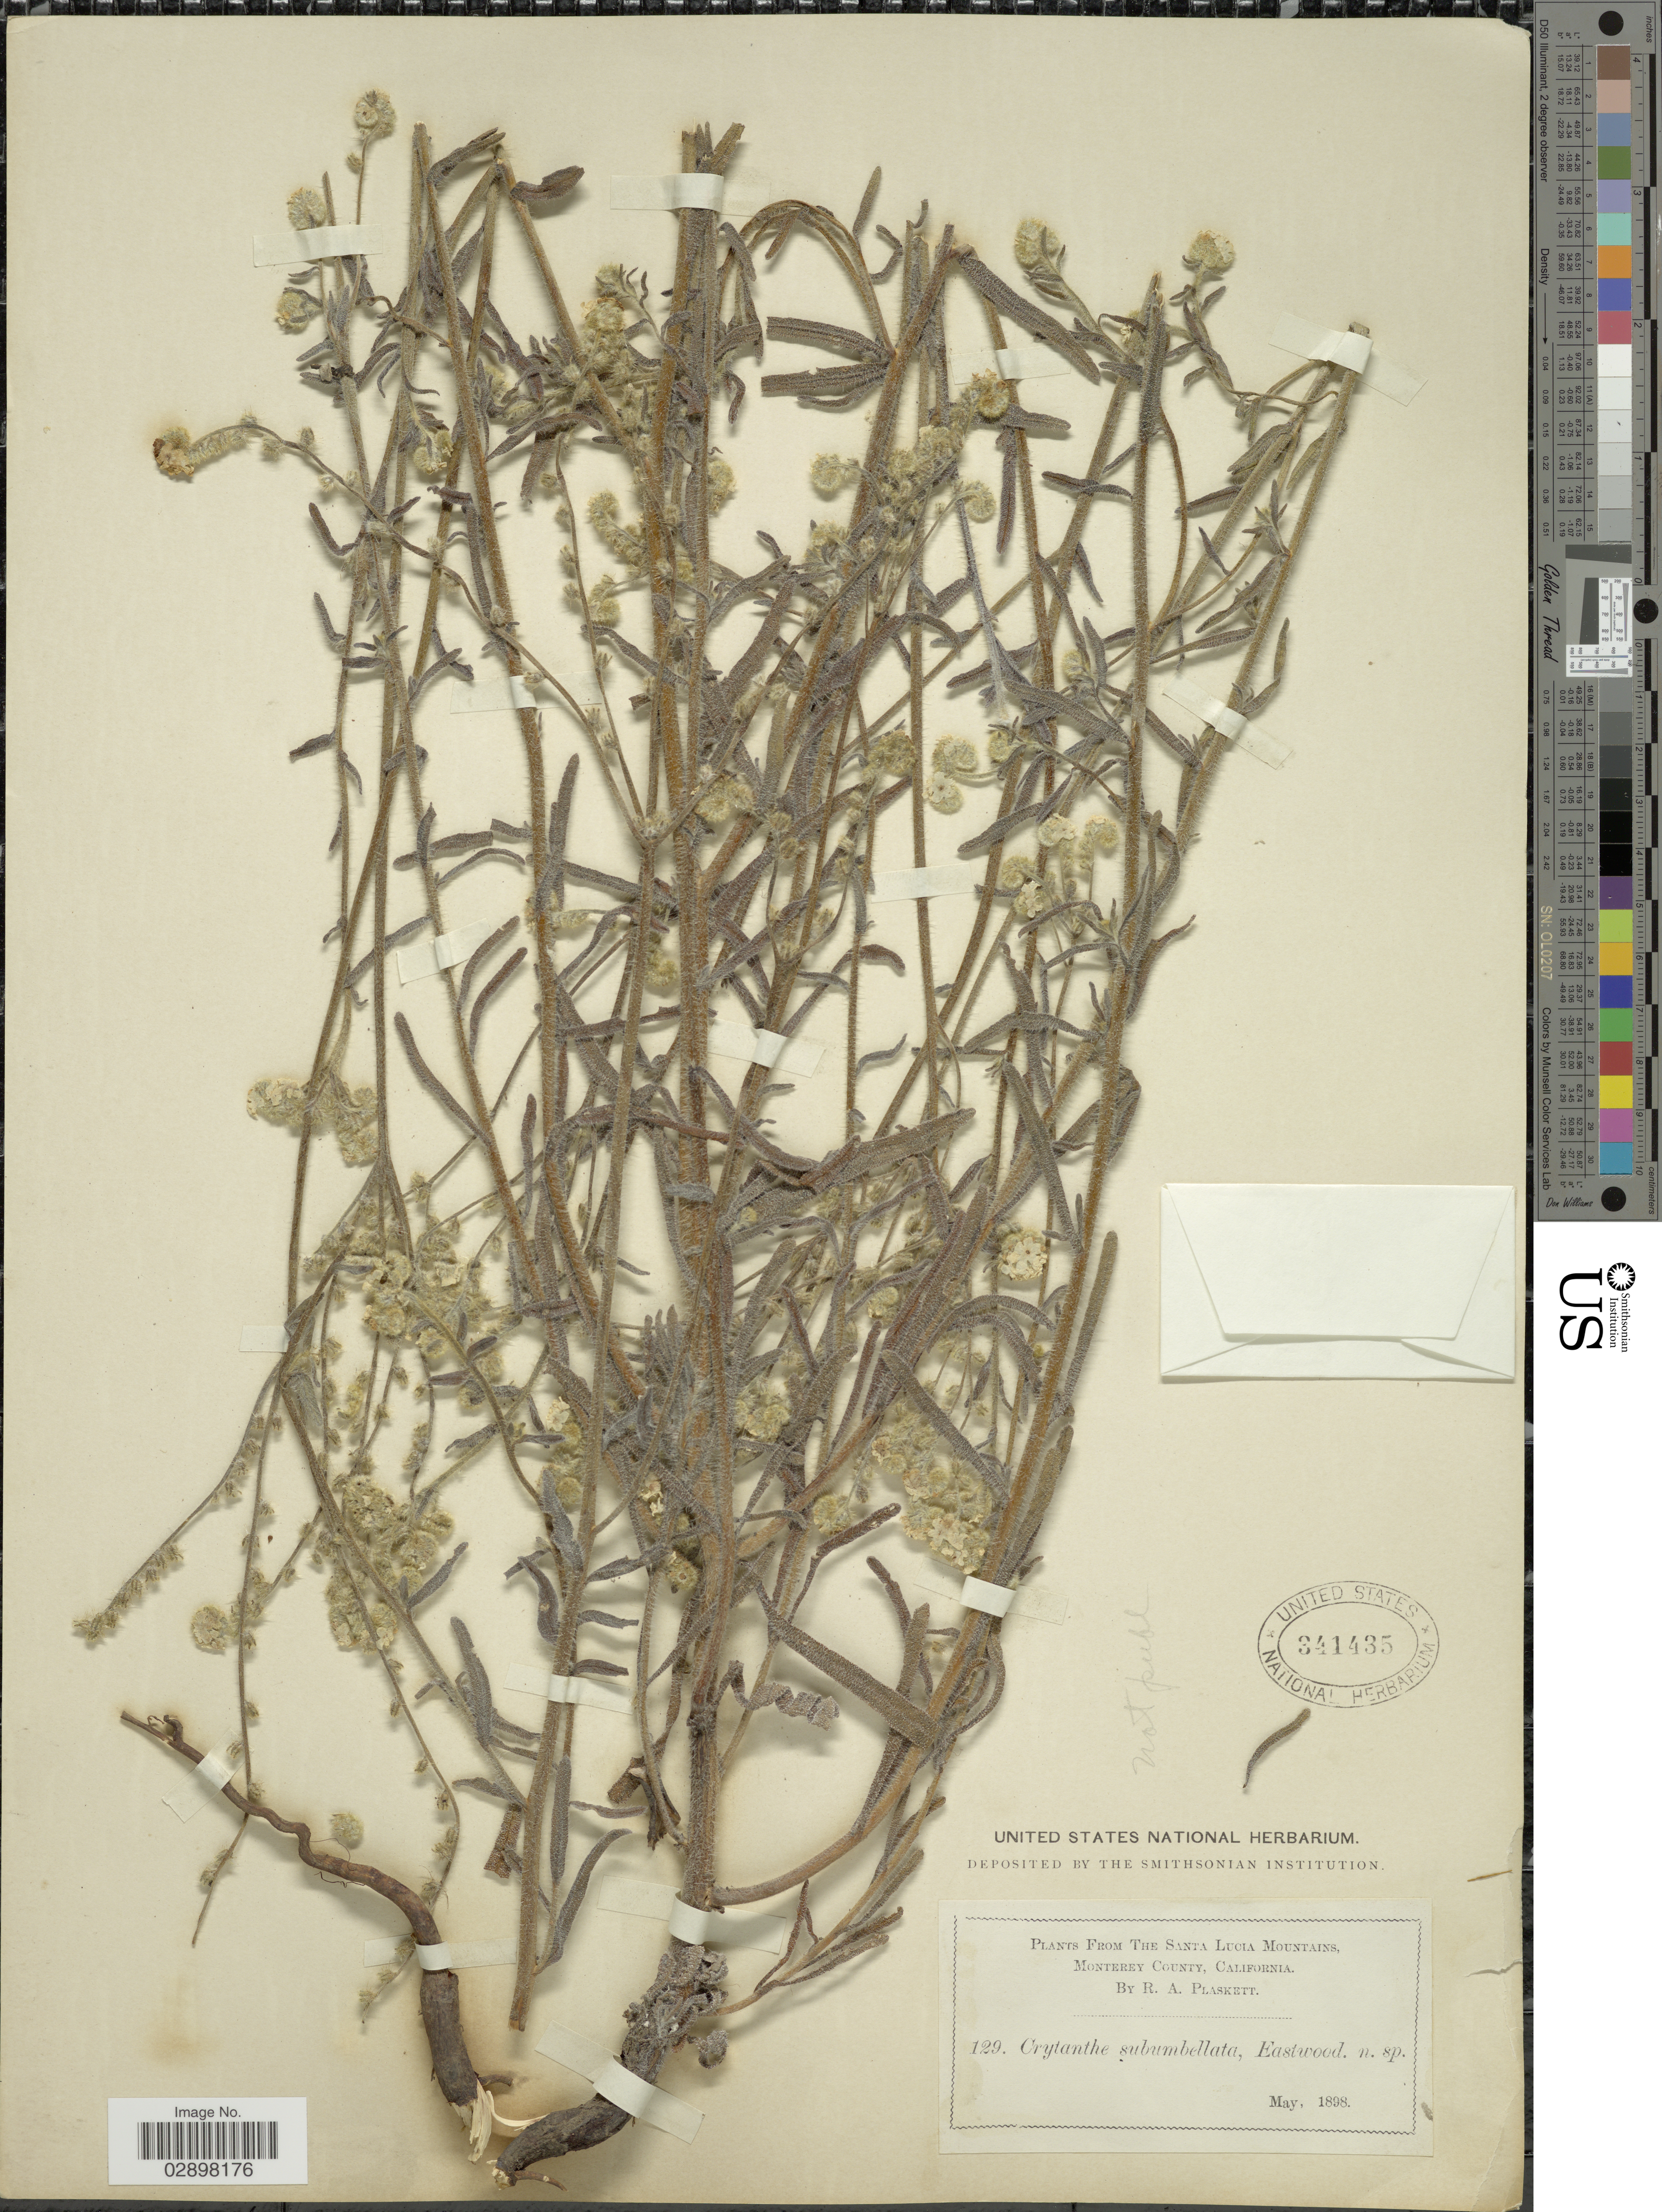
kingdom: Plantae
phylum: Tracheophyta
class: Magnoliopsida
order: Boraginales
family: Boraginaceae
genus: Cryptantha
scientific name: Cryptantha subumbellata Eastw. sp. nov. ined.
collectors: R. Plaskett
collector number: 129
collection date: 1898-05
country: United States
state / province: California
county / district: Monterey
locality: The Santa Lucia Mountains, Monterey County.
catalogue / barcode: US 341435